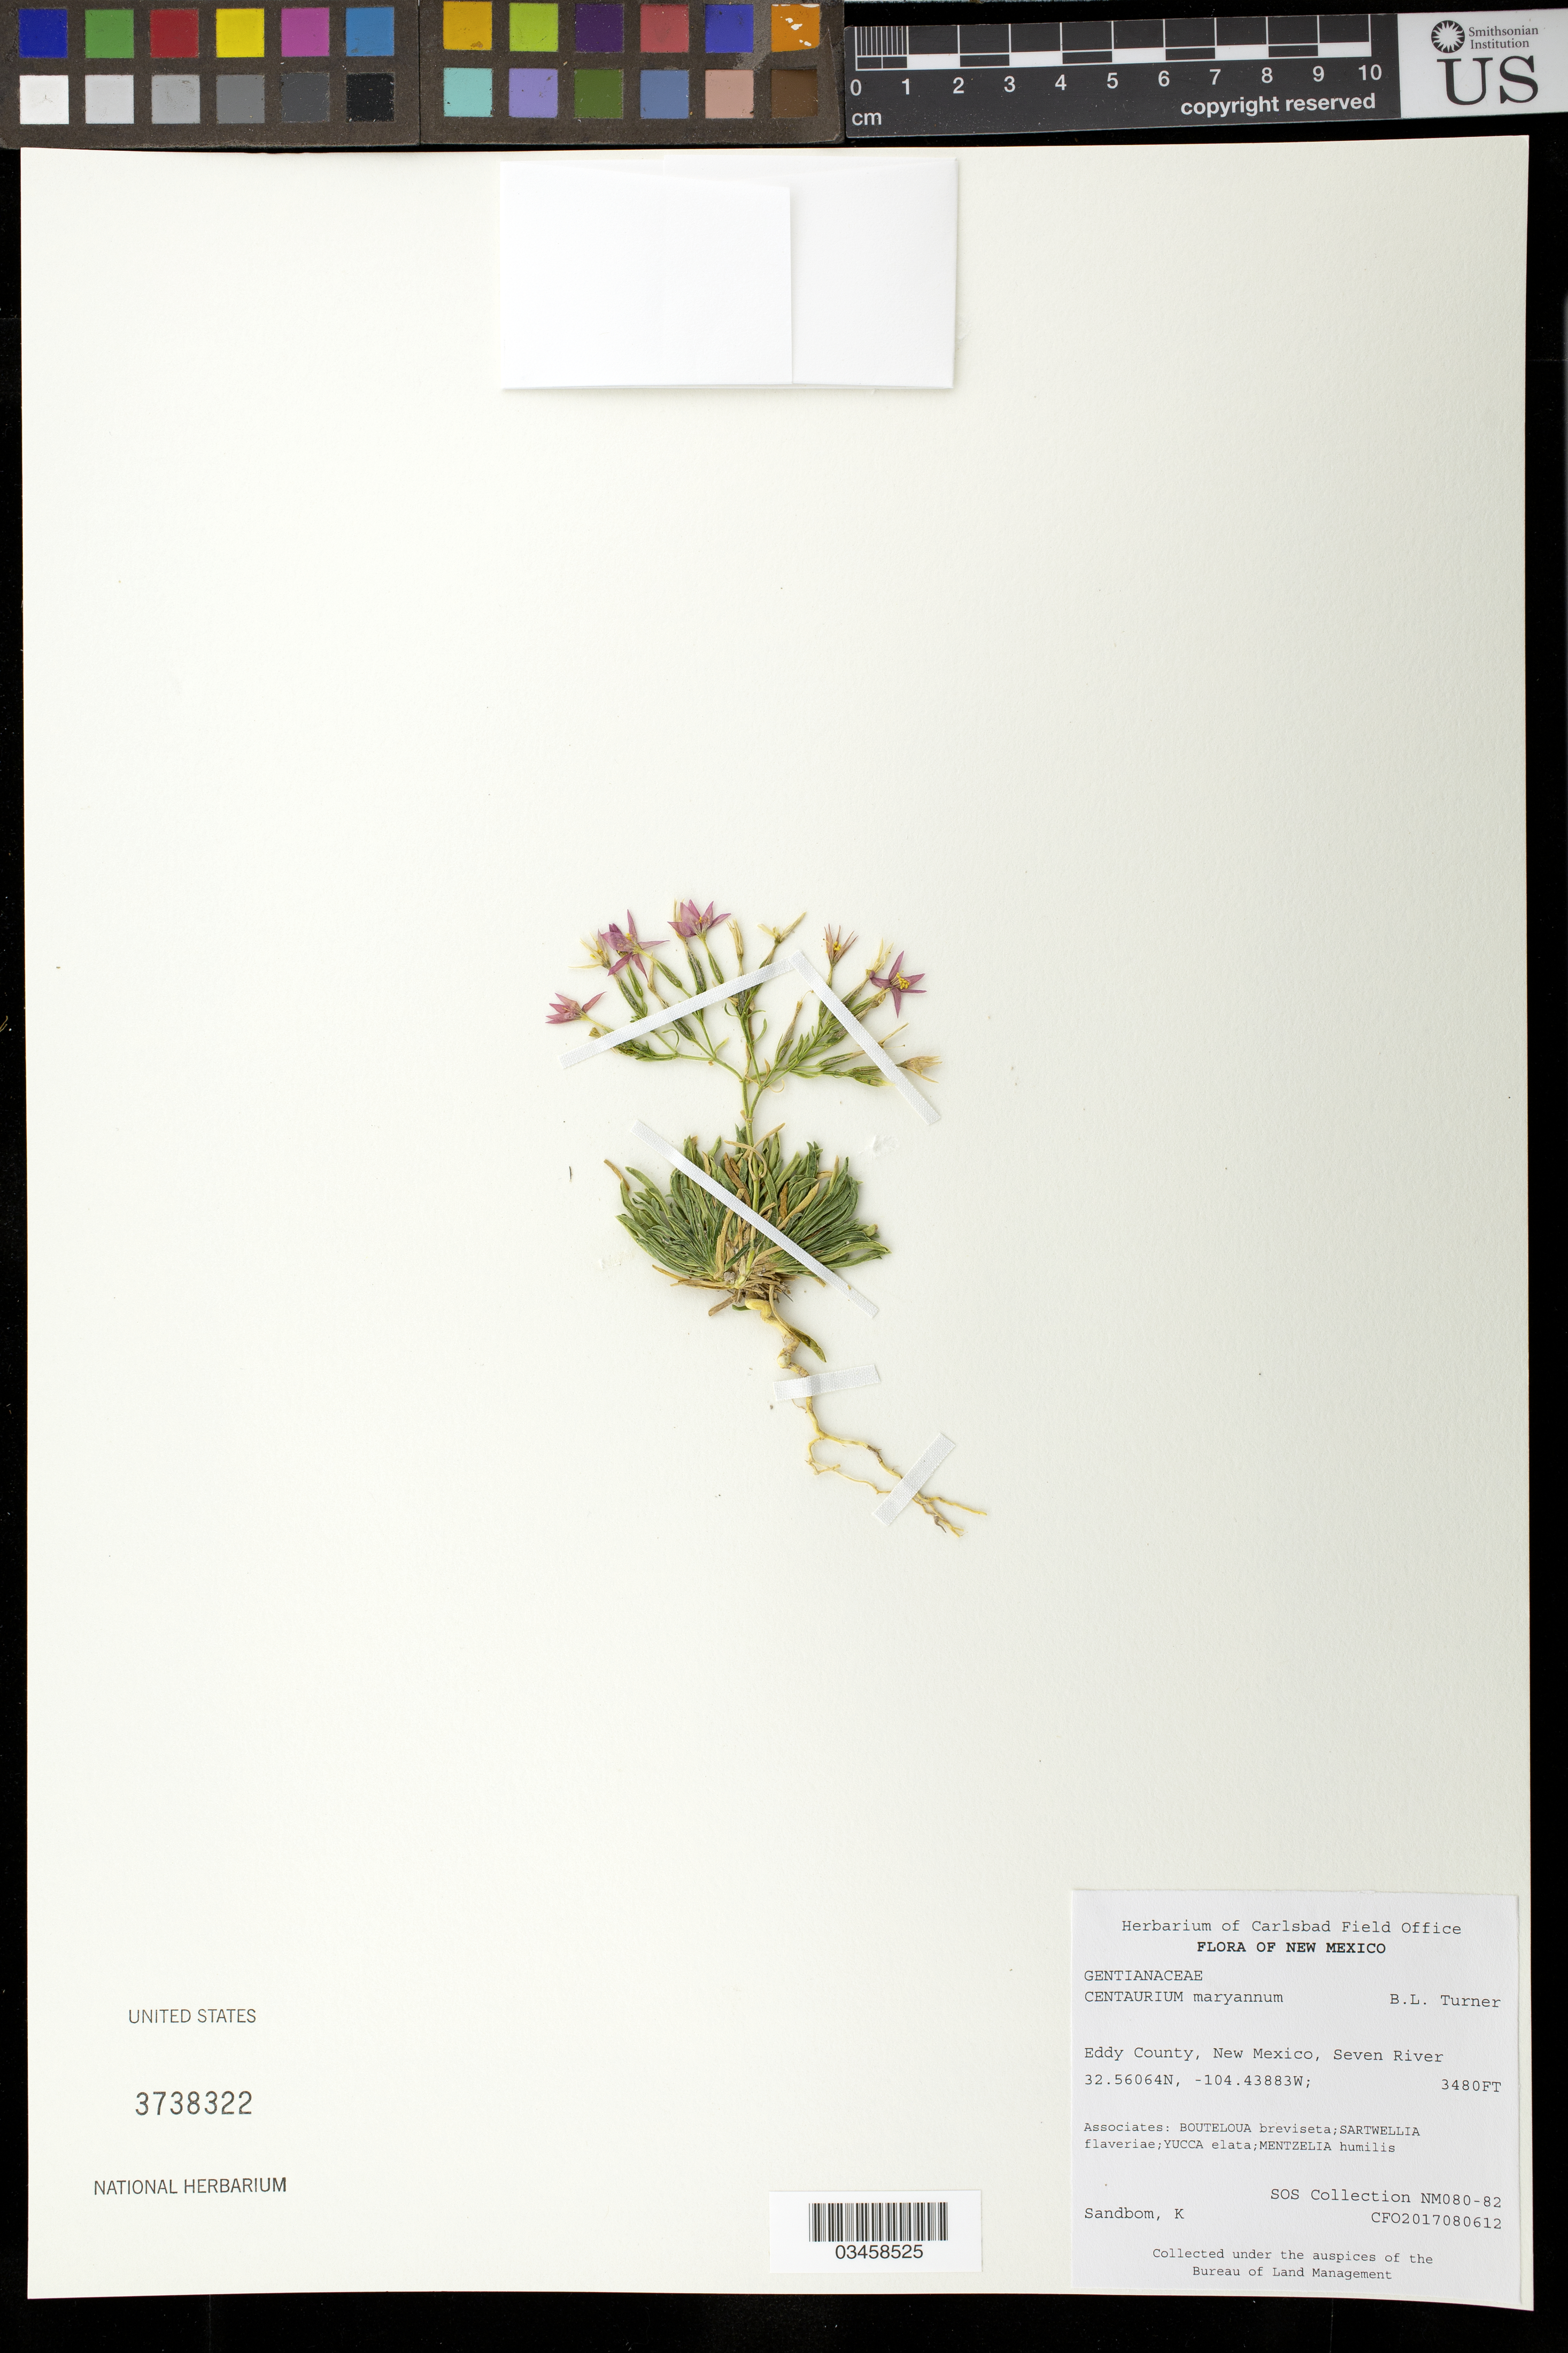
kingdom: Plantae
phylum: Tracheophyta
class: Magnoliopsida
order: Gentianales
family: Gentianaceae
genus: Centaurium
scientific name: Centaurium maryannum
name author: B.L. Turner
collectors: K. Sandbom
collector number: NM080-82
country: United States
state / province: New Mexico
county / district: Eddy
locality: Seven Rivers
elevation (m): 1061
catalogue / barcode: US 3738322